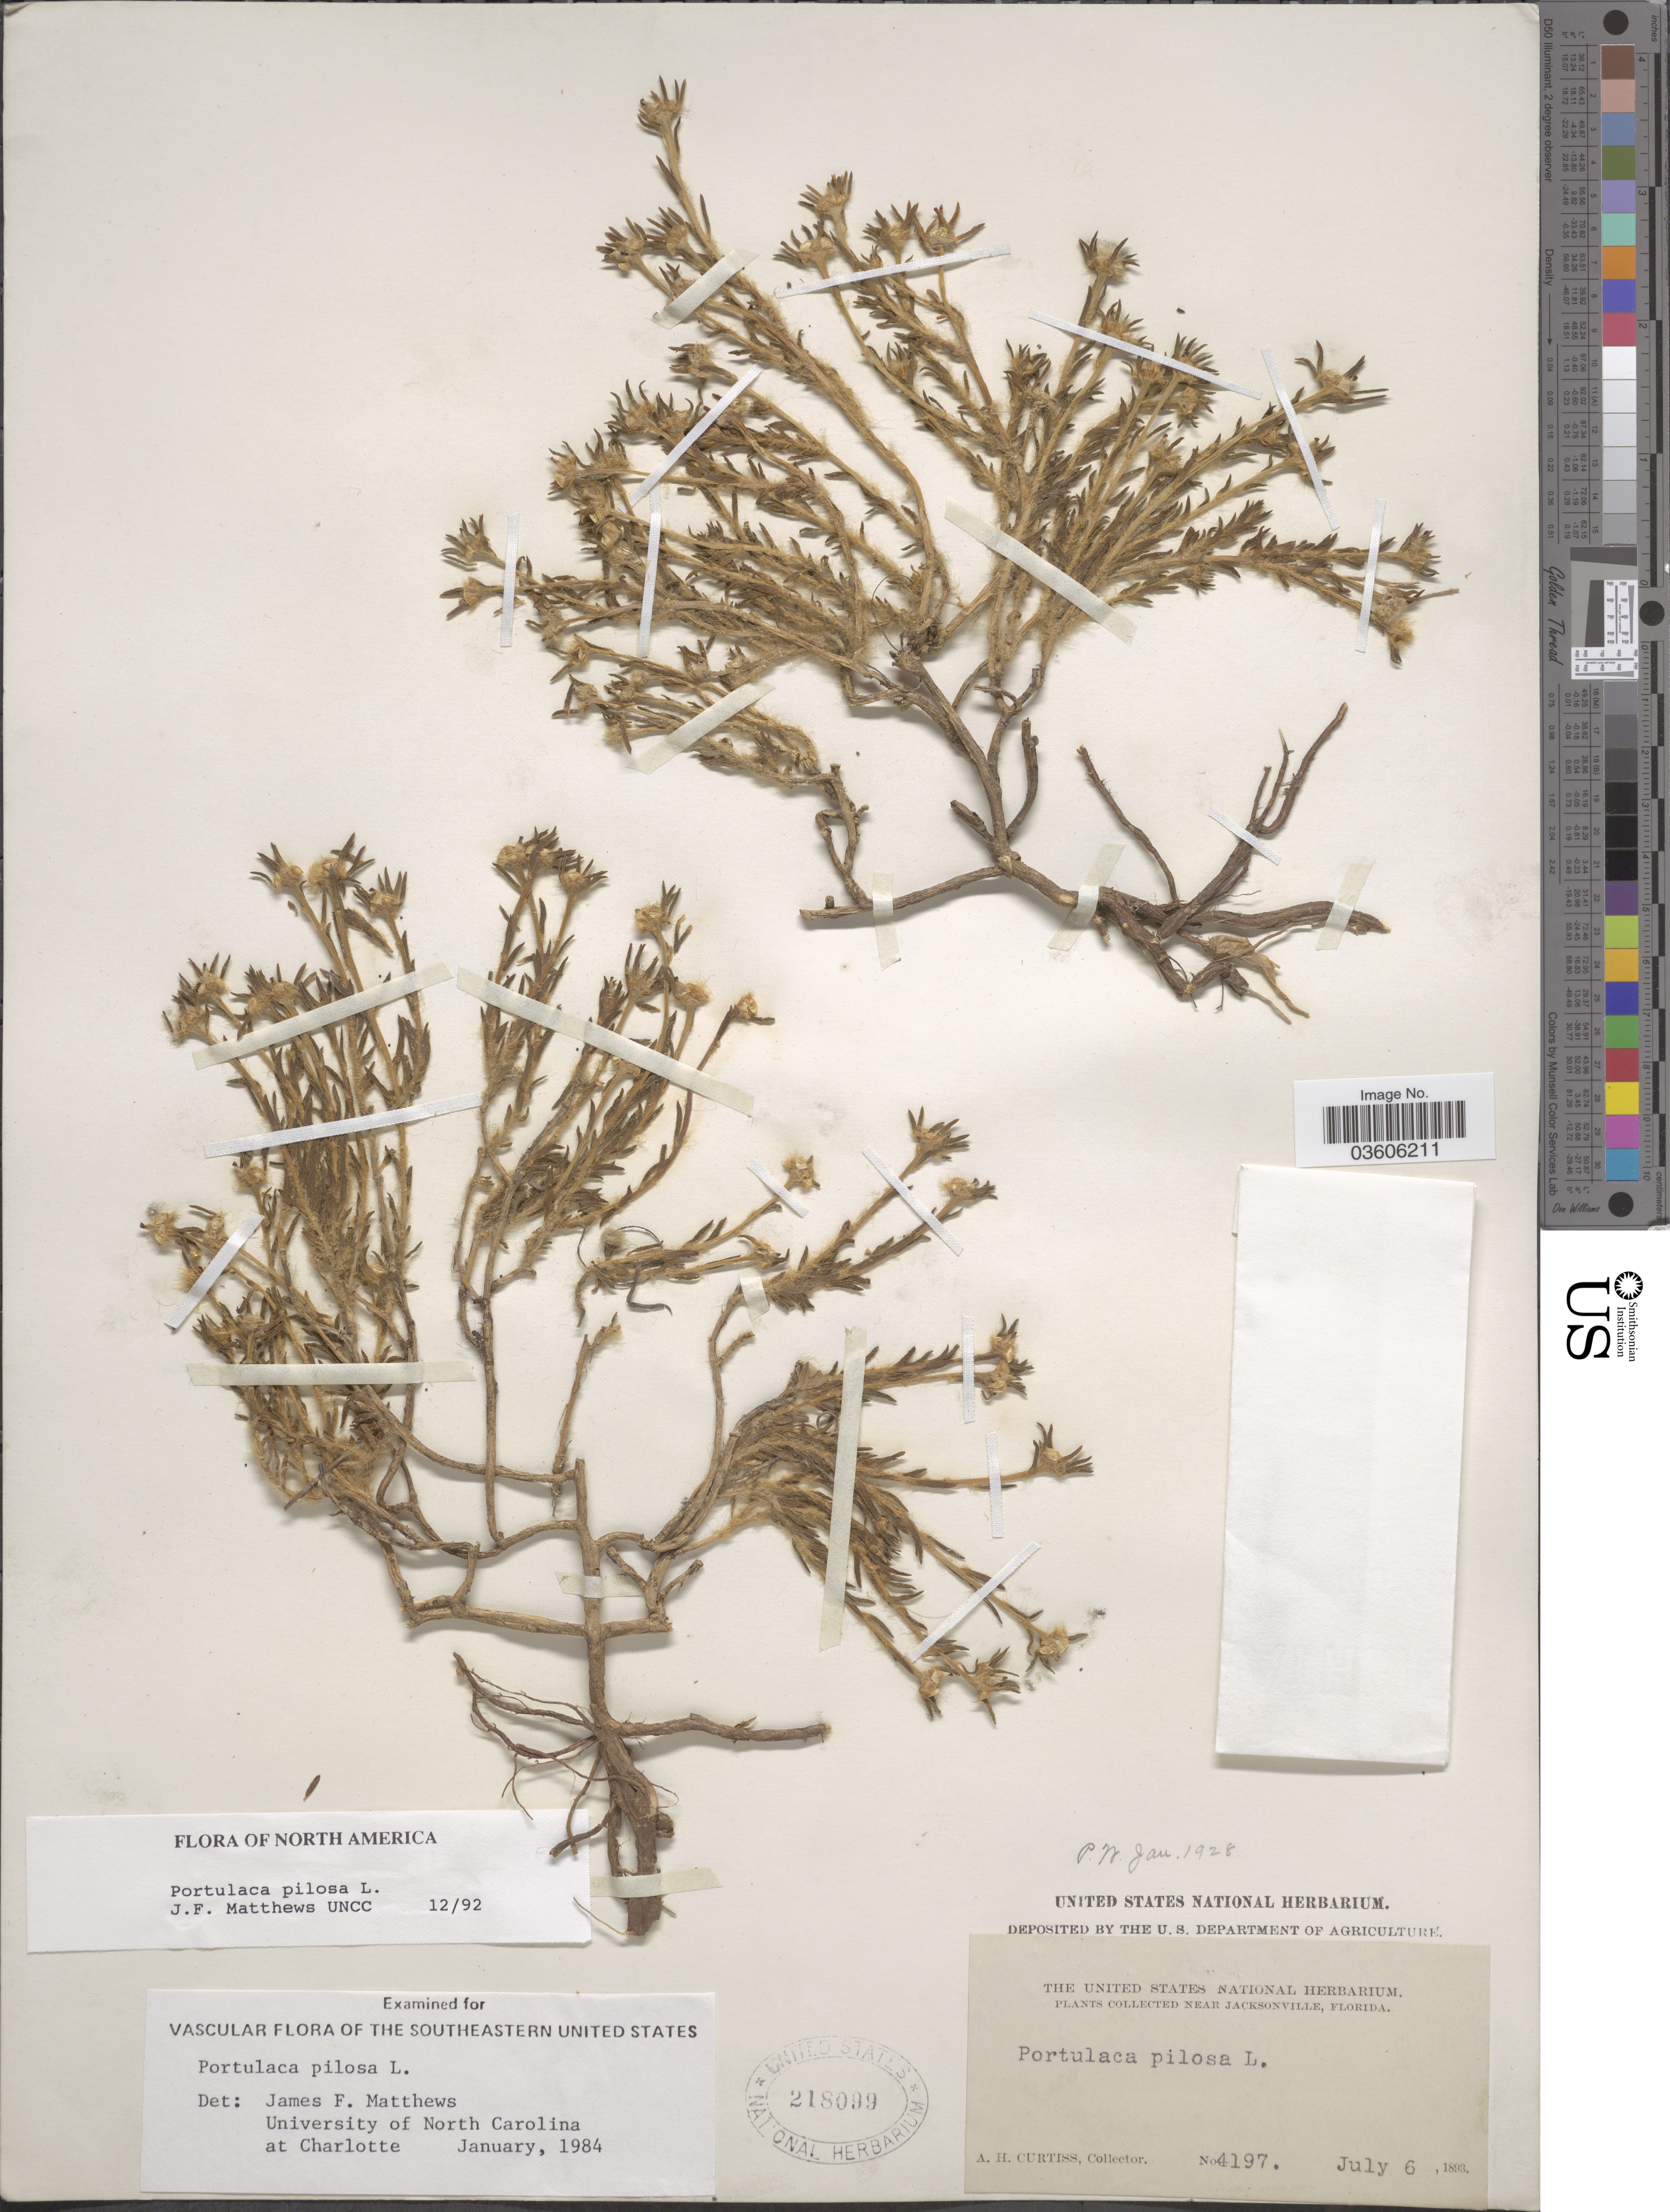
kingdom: Plantae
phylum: Tracheophyta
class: Magnoliopsida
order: Caryophyllales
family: Portulacaceae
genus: Portulaca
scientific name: Portulaca pilosa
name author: L.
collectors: A. H. Curtiss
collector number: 4197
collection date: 1893-07-06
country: United States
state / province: Florida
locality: Near Jacksonville.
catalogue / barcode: US 218099